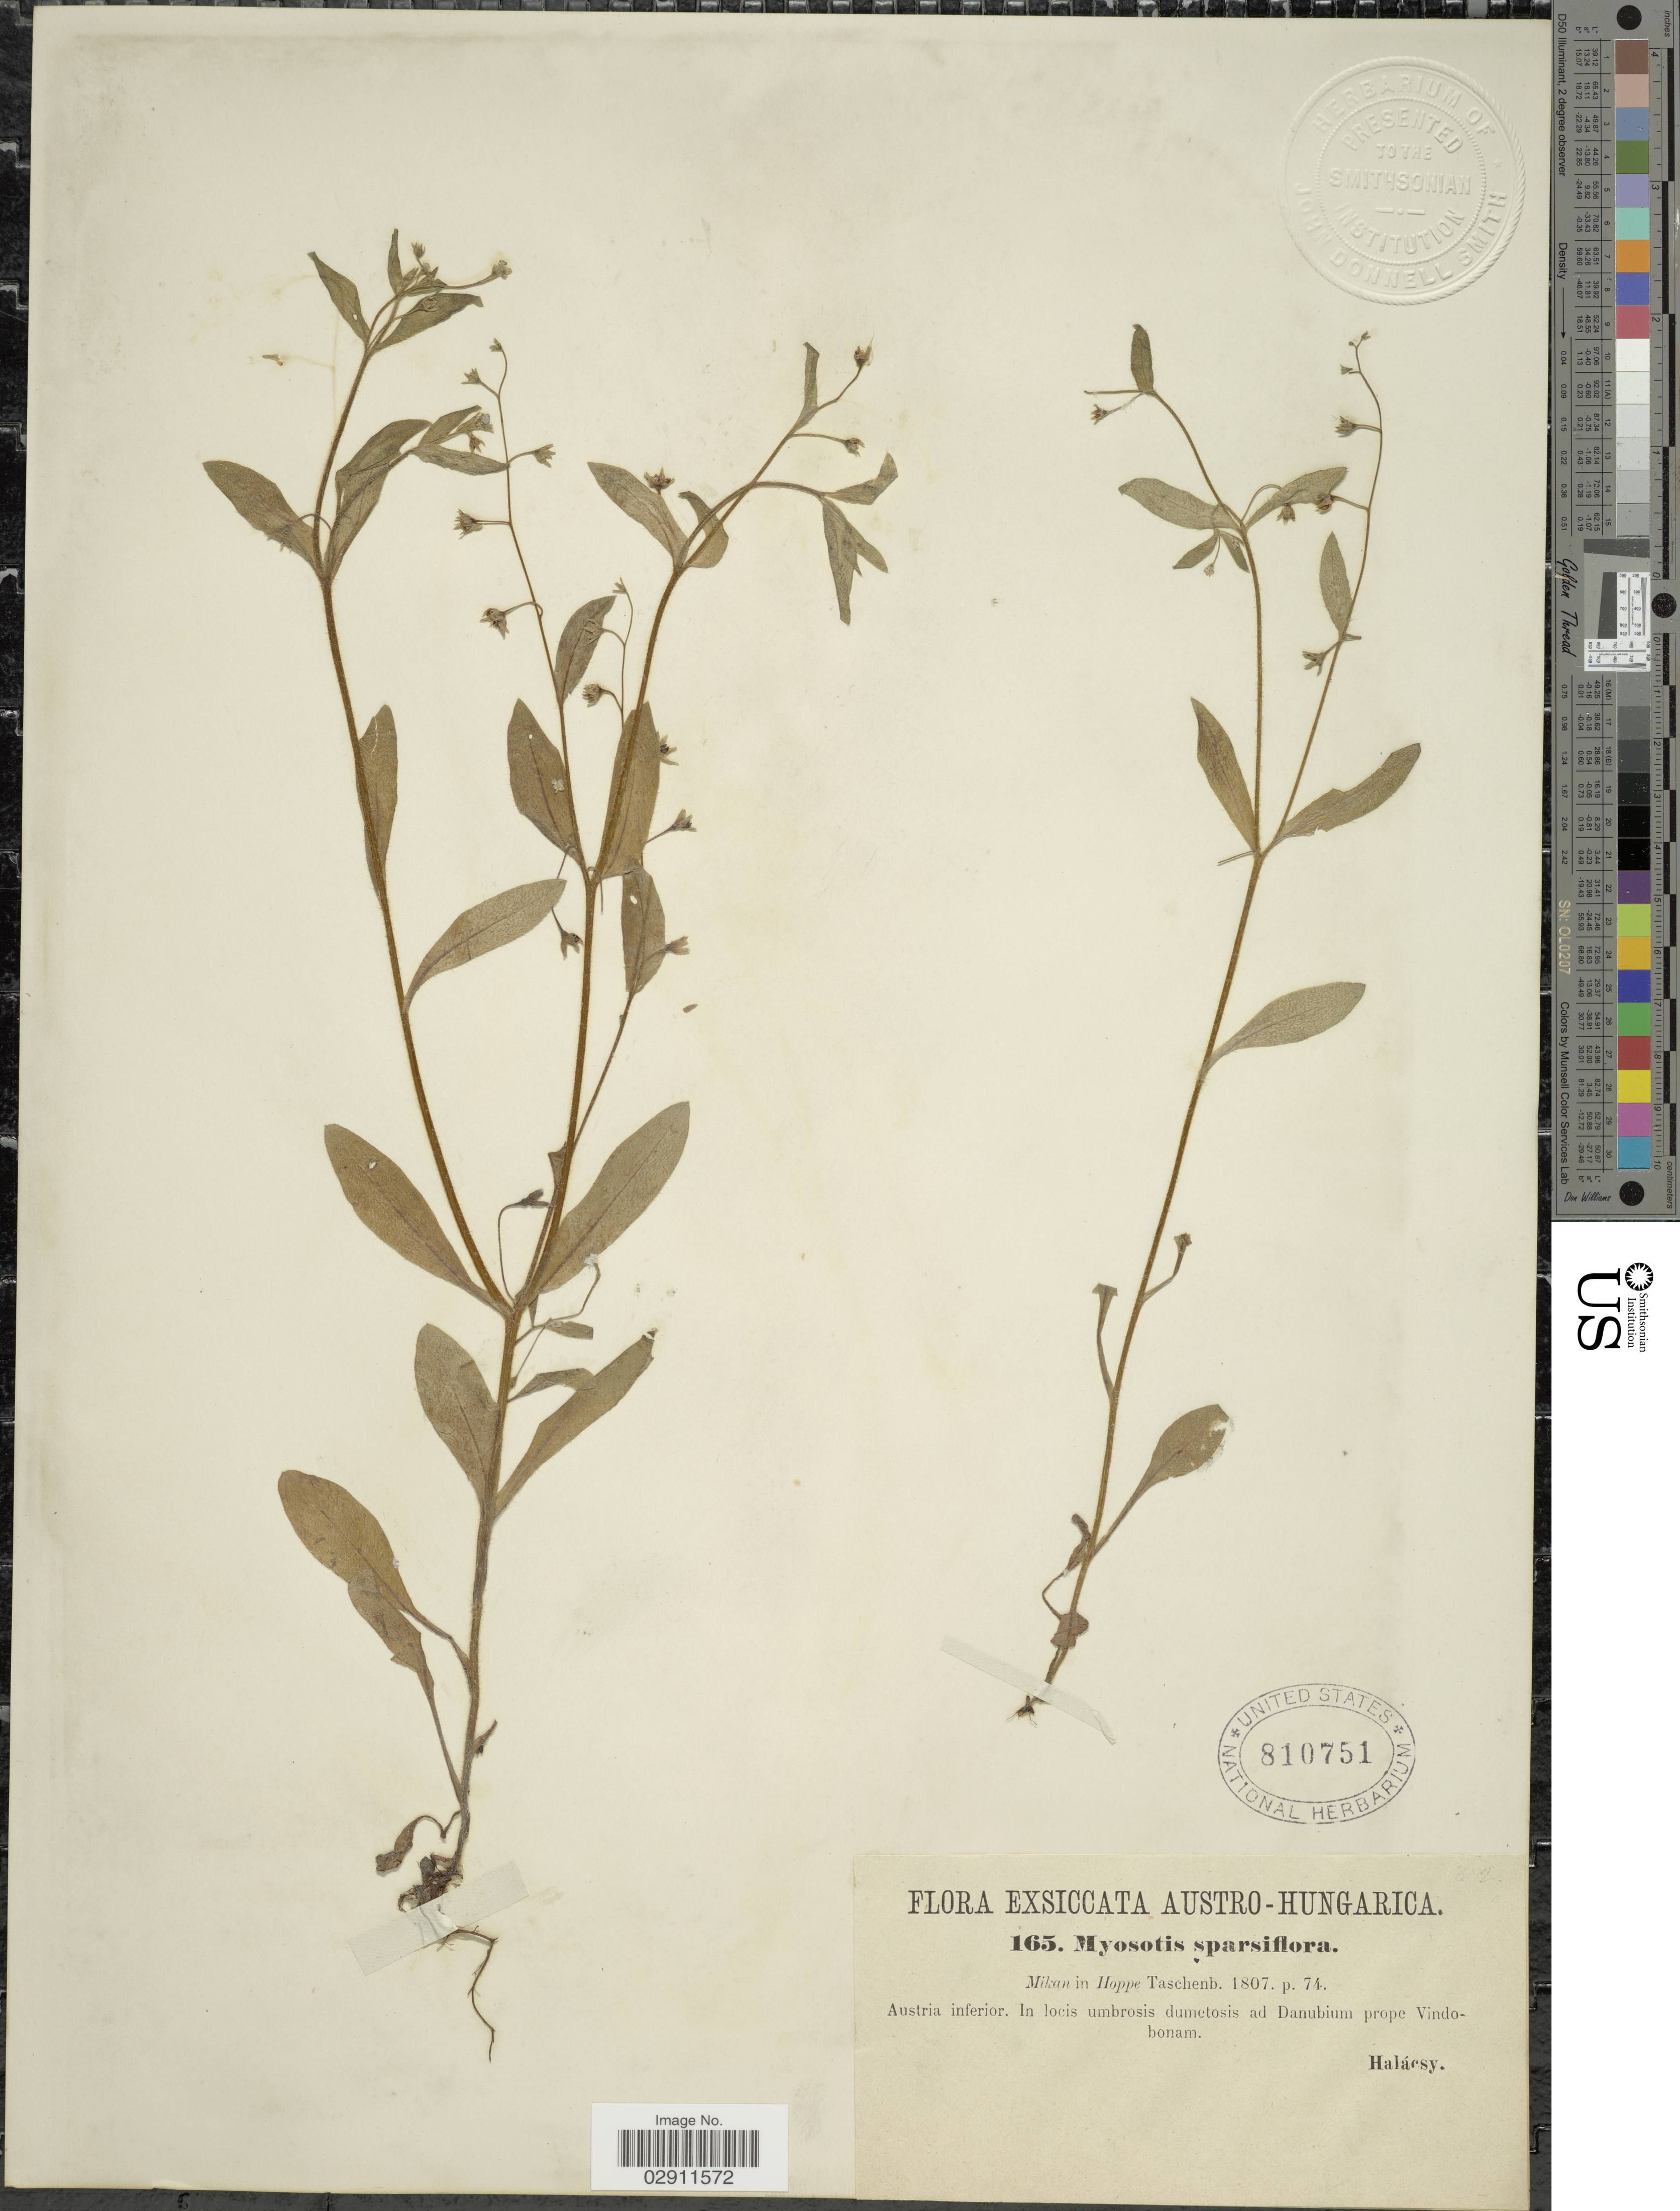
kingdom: Plantae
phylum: Tracheophyta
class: Magnoliopsida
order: Boraginales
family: Boraginaceae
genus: Myosotis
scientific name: Myosotis sparsiflora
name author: J.C. Mikan ex Pohl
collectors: -- Halacsy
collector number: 165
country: Austria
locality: Austria inferior. In locis umbrosis dumetosis ad Danubium prope Vindobonam.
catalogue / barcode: US 810751